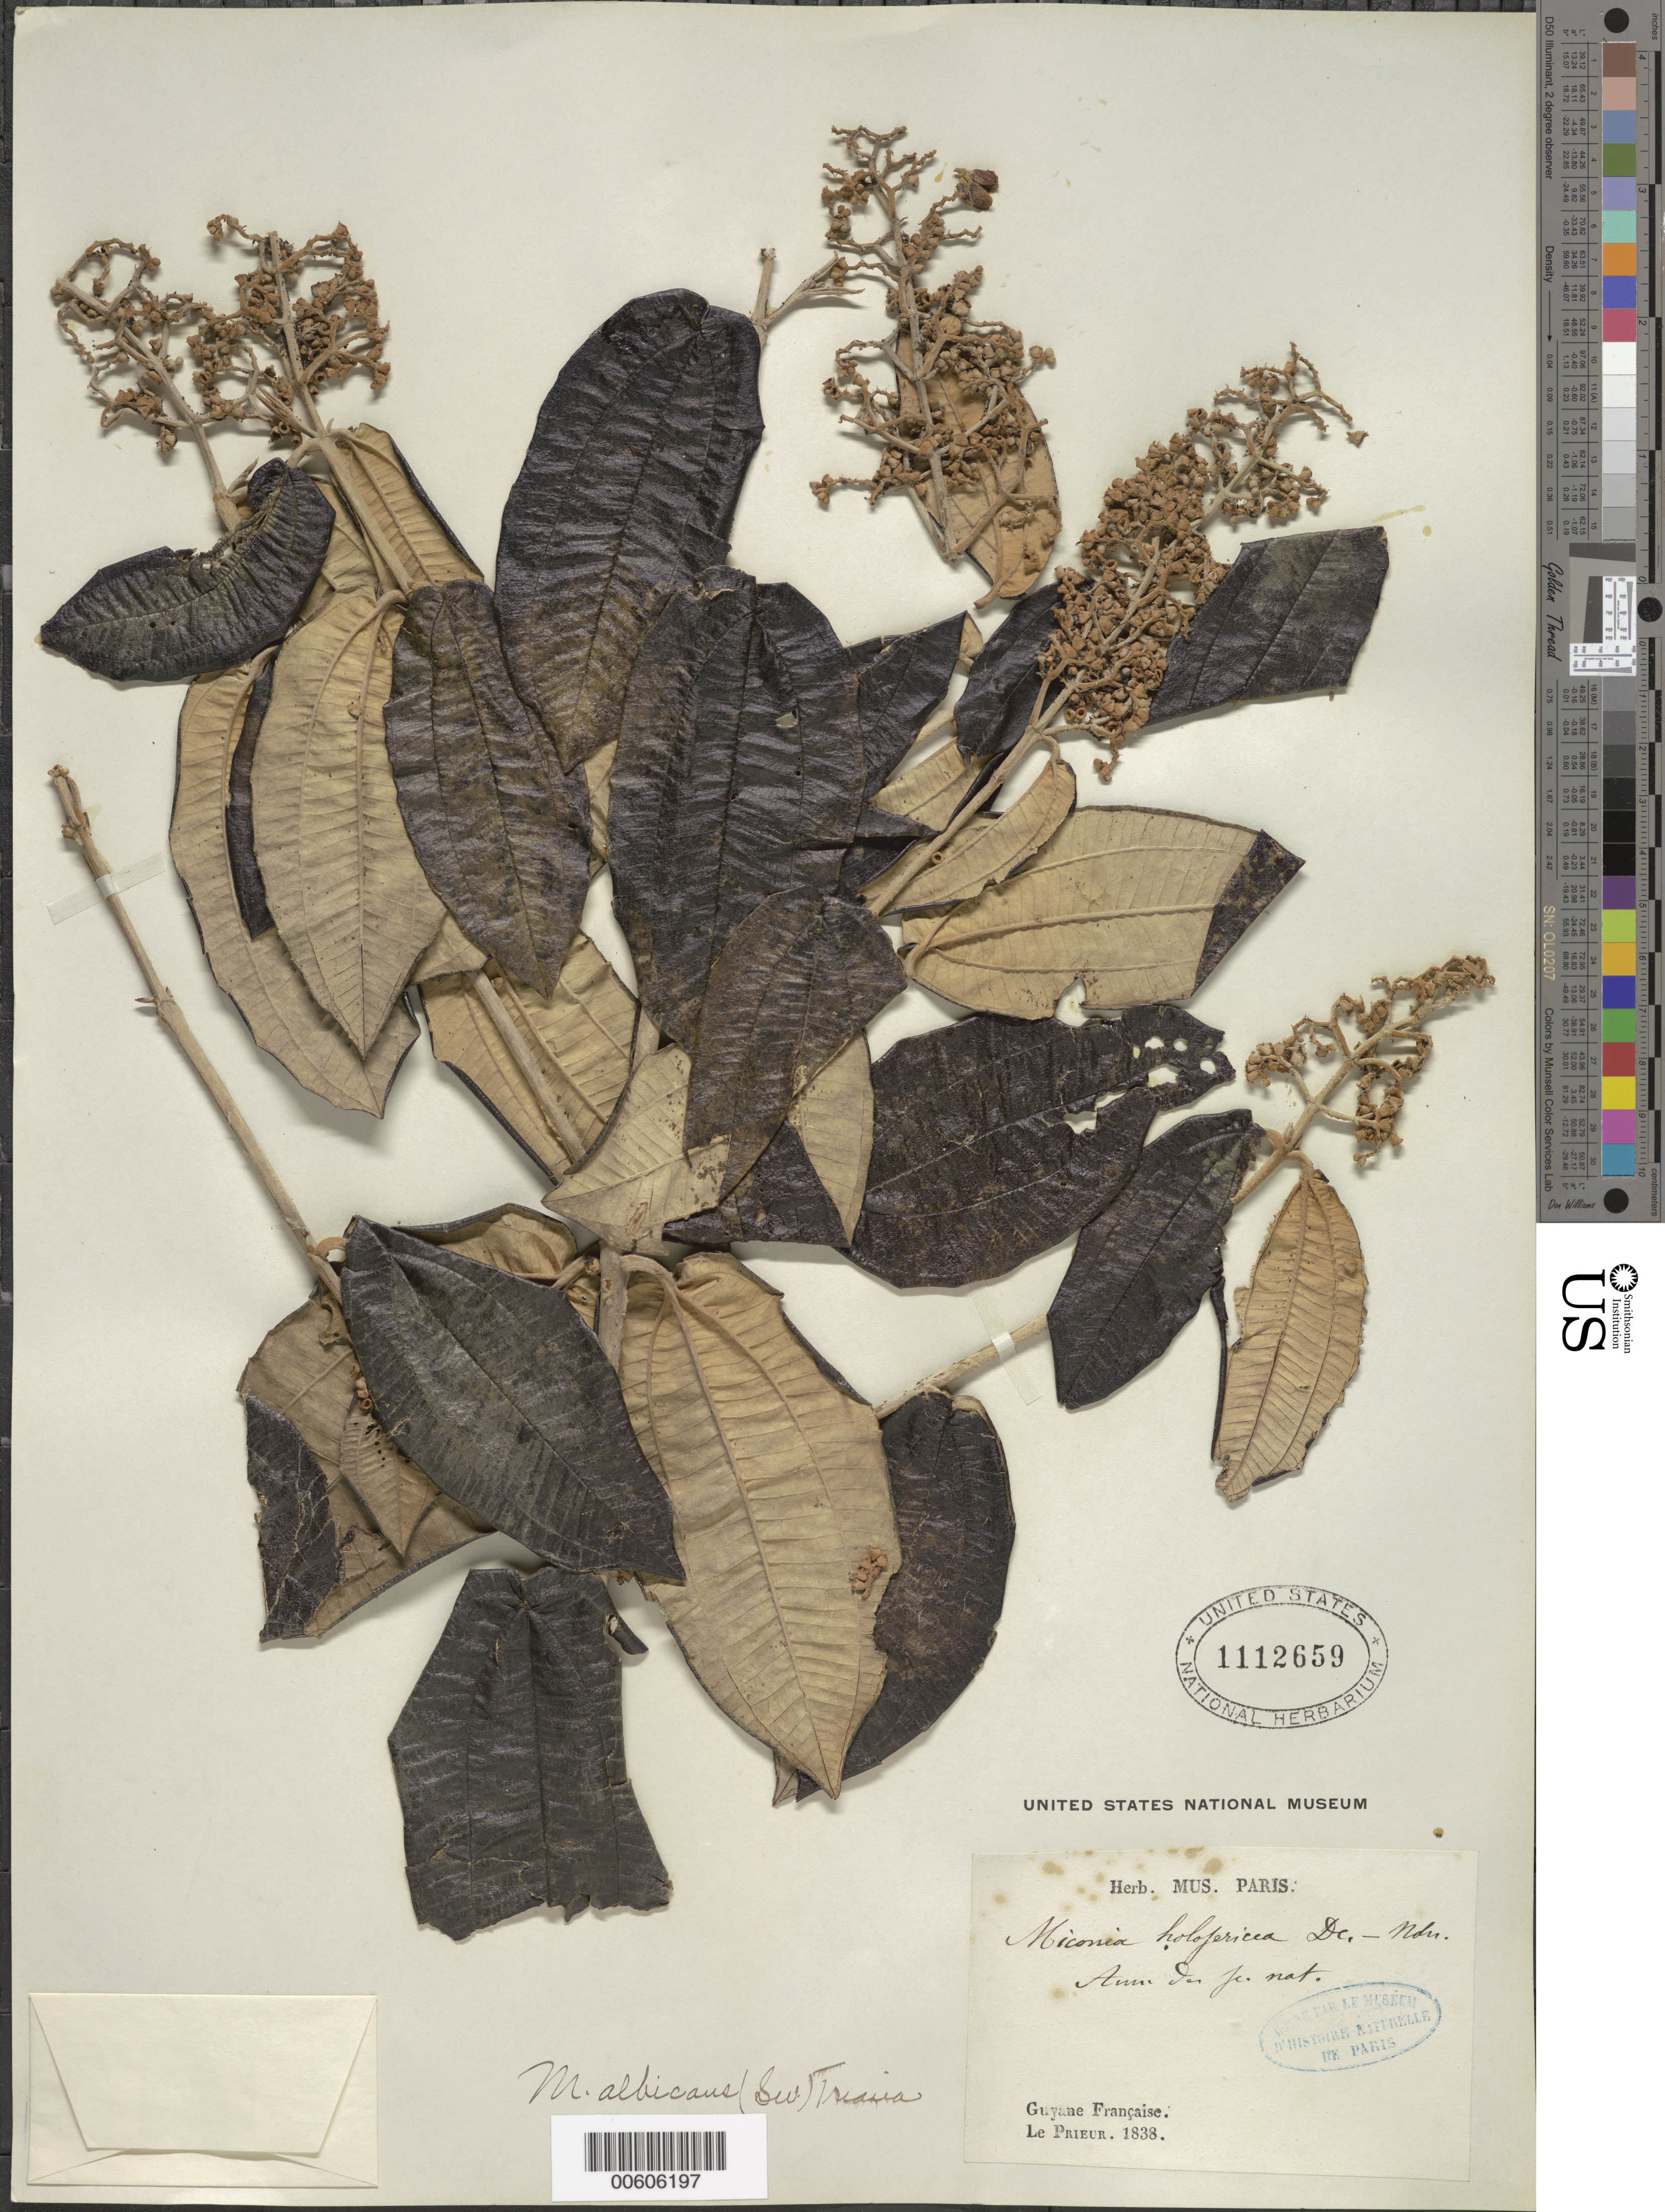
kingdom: Plantae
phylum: Tracheophyta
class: Magnoliopsida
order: Myrtales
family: Melastomataceae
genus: Miconia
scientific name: Miconia albicans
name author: (Sw.) Triana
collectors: F. M. R. Leprieur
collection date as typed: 1838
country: French Guiana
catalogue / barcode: US 1112659